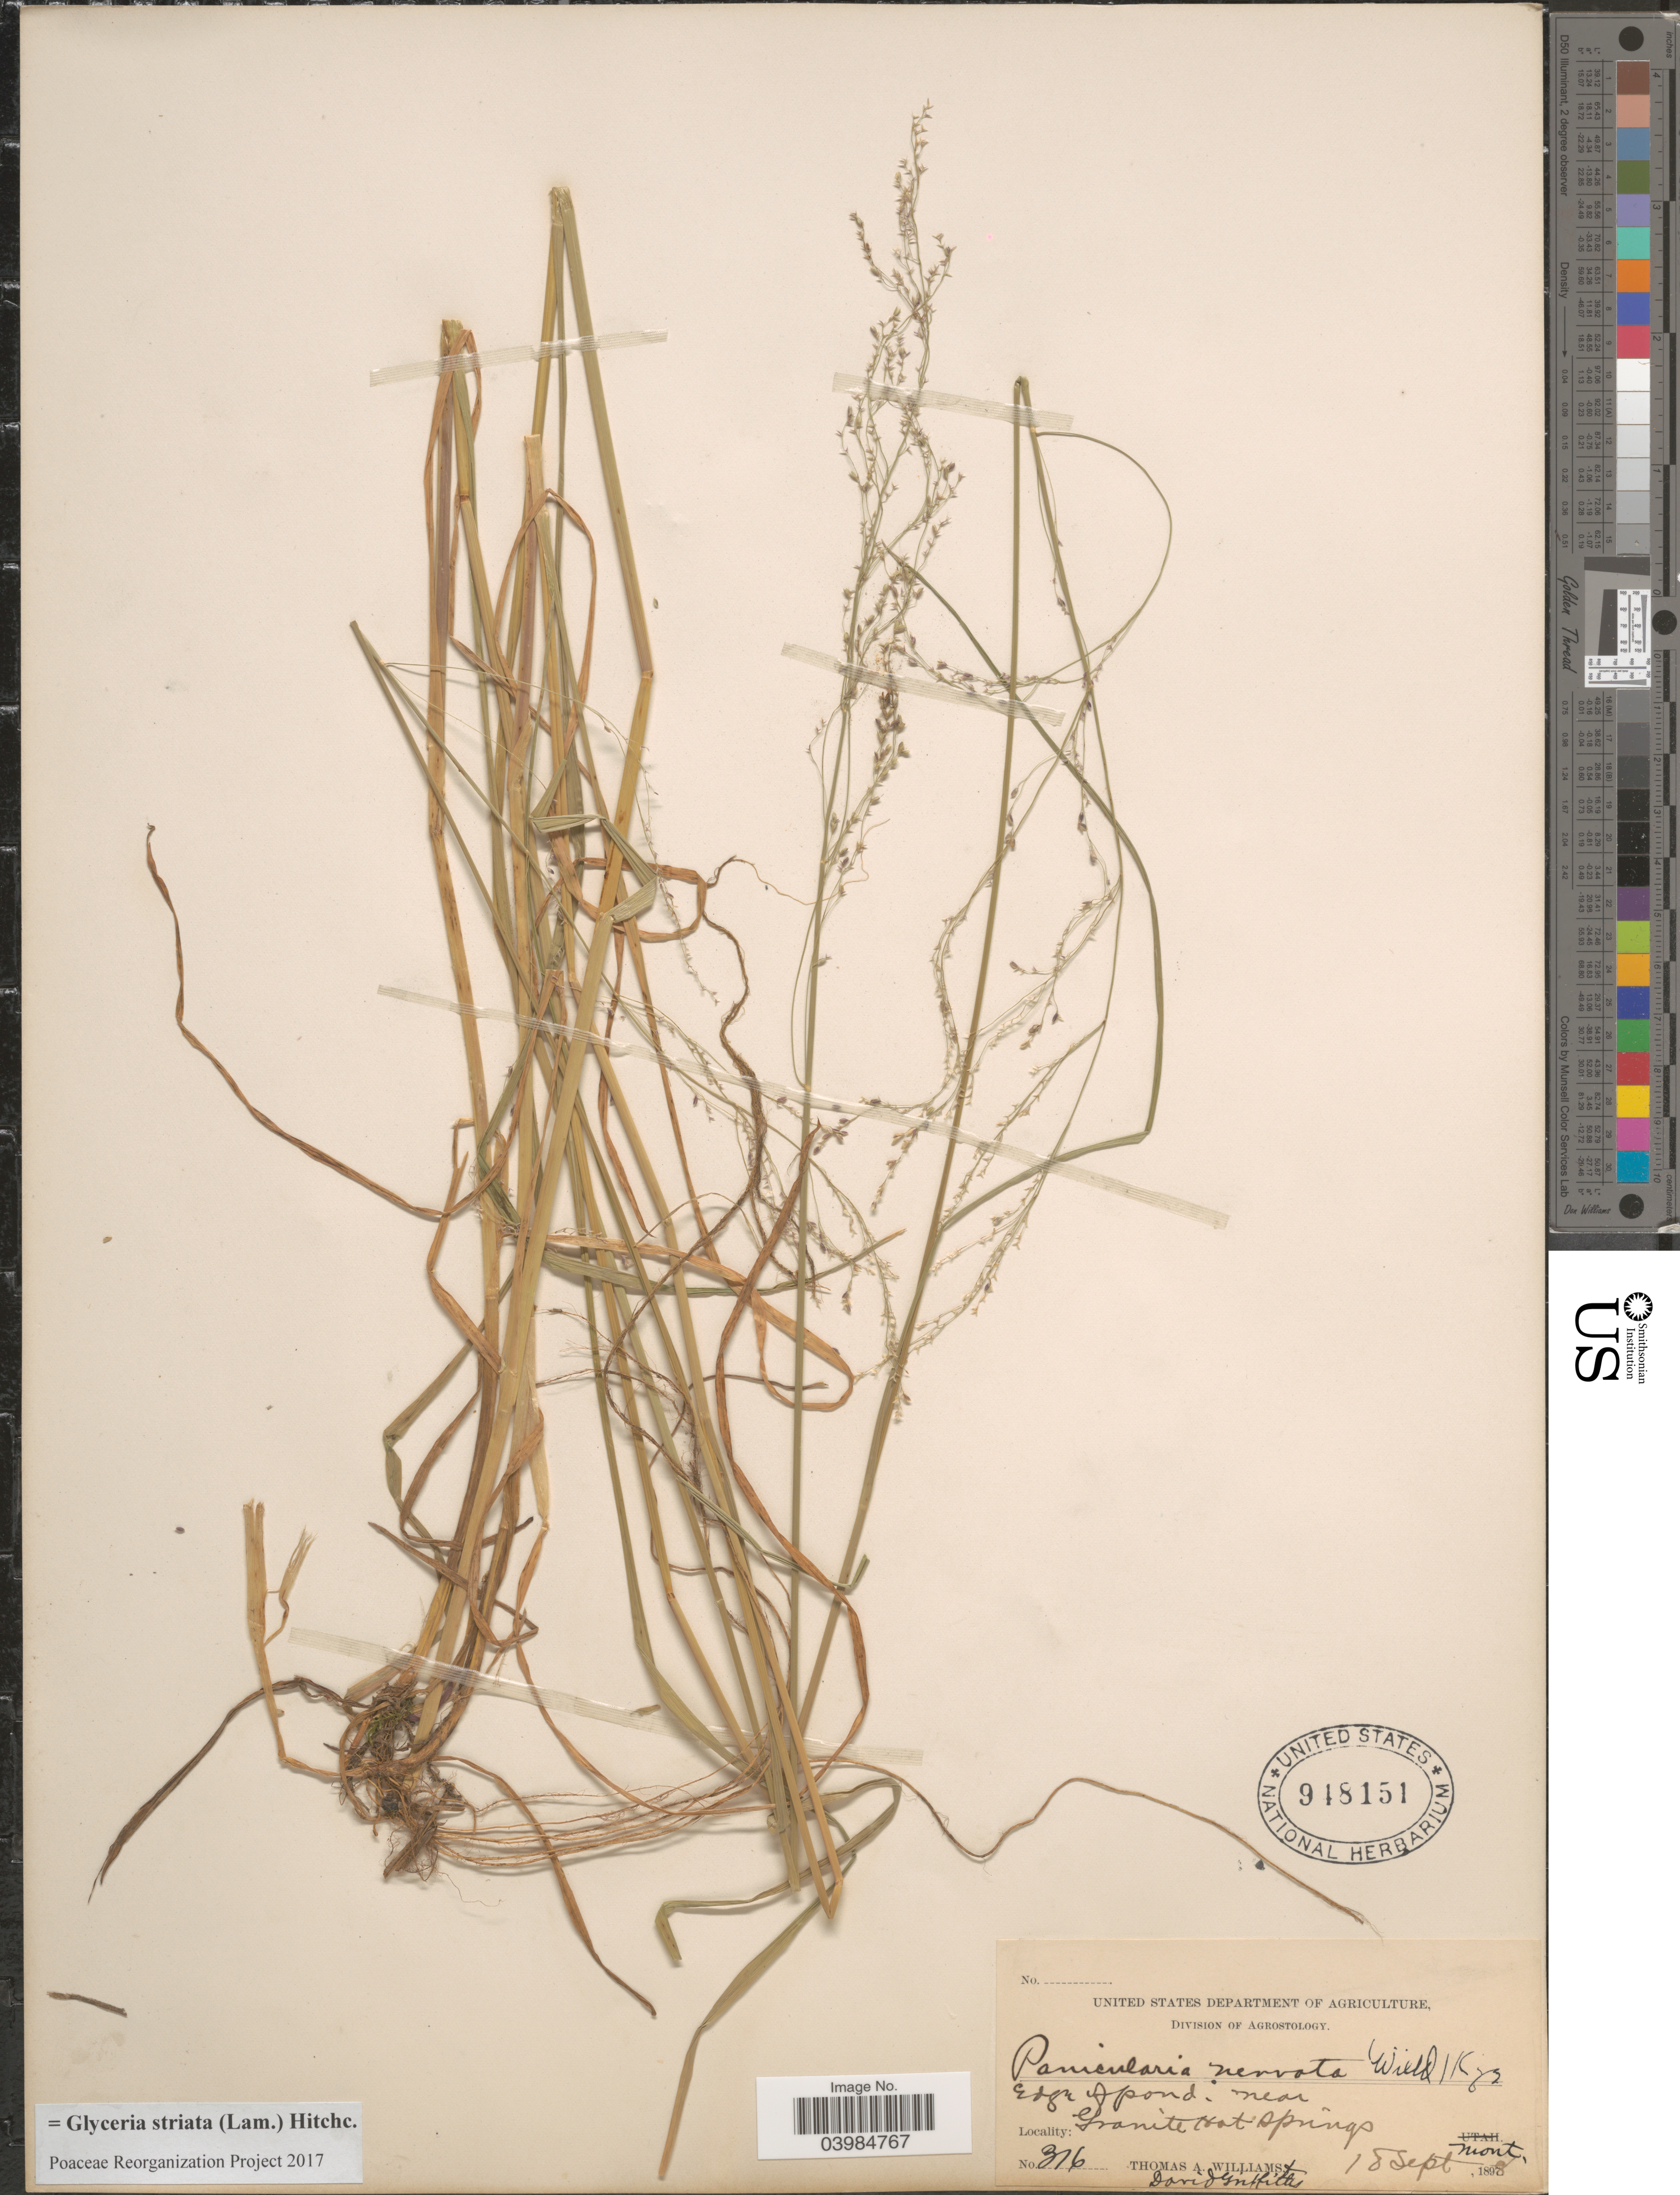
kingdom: Plantae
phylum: Tracheophyta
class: Liliopsida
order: Poales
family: Poaceae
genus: Glyceria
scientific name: Glyceria striata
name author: (Lam.) Hitchc.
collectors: T. A. Williams & D. Griffiths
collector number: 316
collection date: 1897-09-18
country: United States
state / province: Montana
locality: Edge of pond near Granite Hot Springs.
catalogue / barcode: US 948151